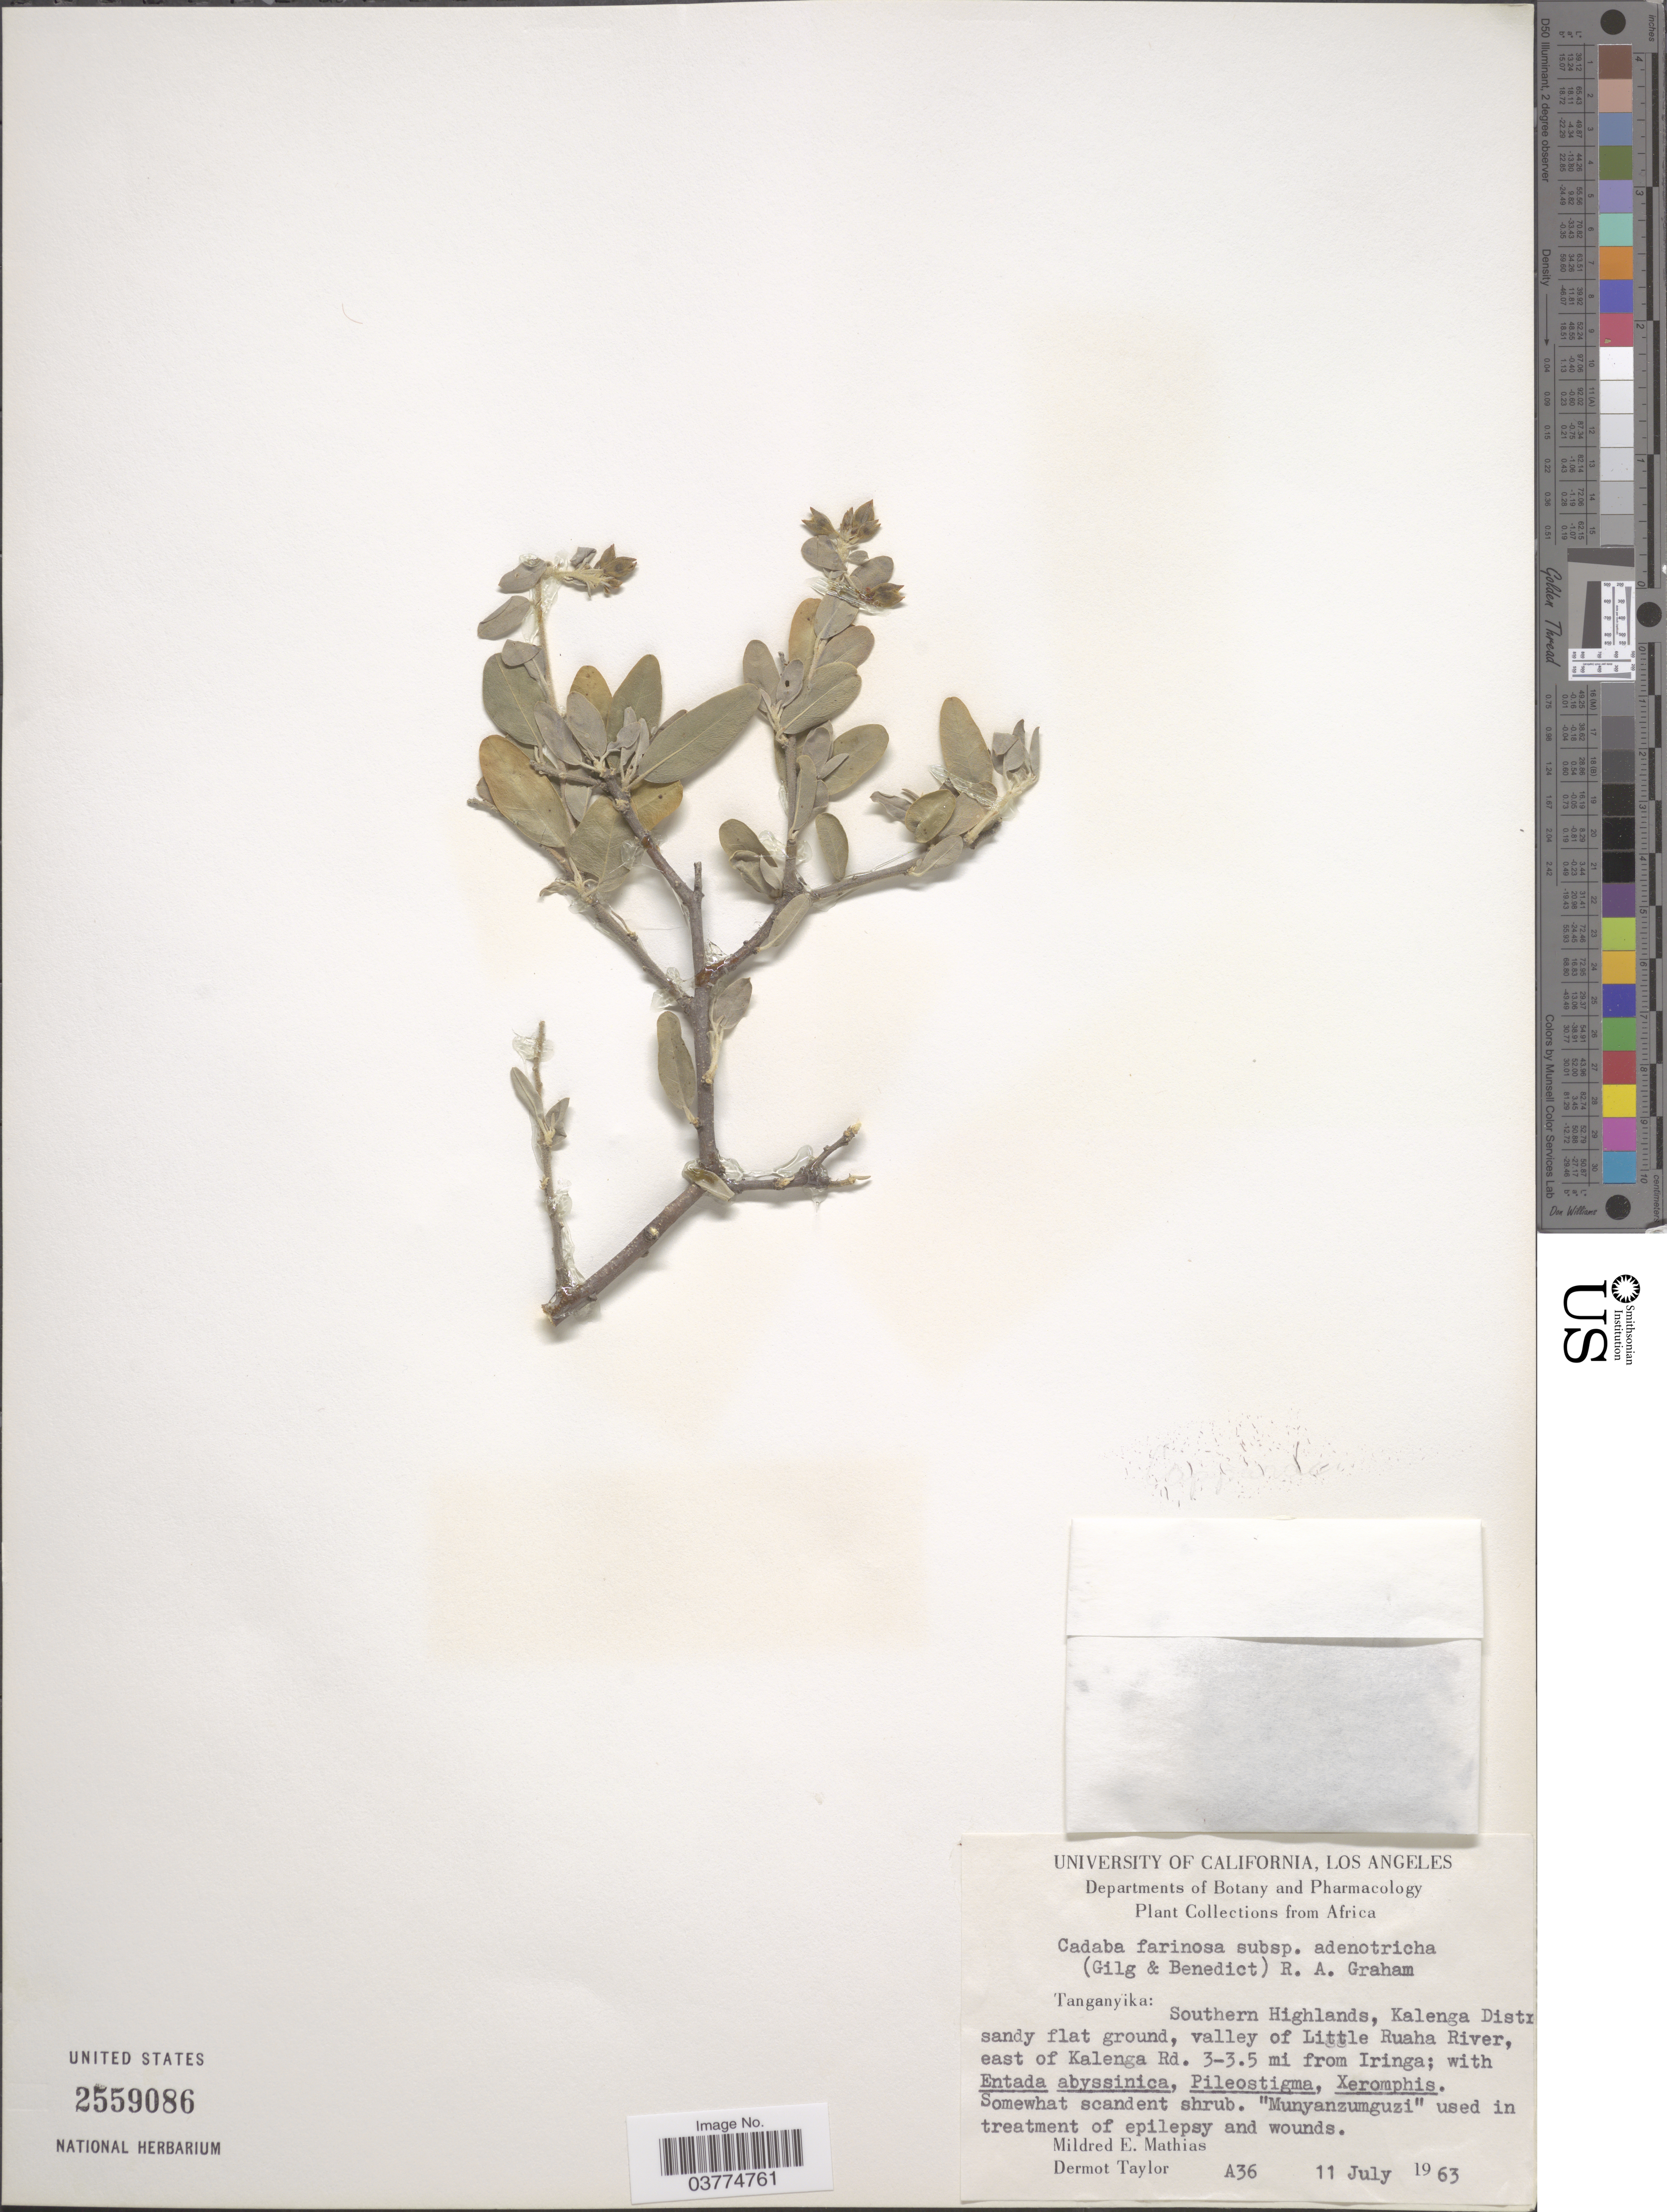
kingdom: Plantae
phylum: Tracheophyta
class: Magnoliopsida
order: Brassicales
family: Capparaceae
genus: Cadaba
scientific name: Cadaba farinosa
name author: Forssk.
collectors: M. E. Mathias & D. Taylor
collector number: A36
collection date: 1963-07-11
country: Tanzania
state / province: Iringa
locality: Tanganyika: Southern Highlands, Kalenga Distr. Valley of Little Ruaha River, east of Kalenga Rd. 3-3.5 mi from Iringa.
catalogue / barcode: US 2559086